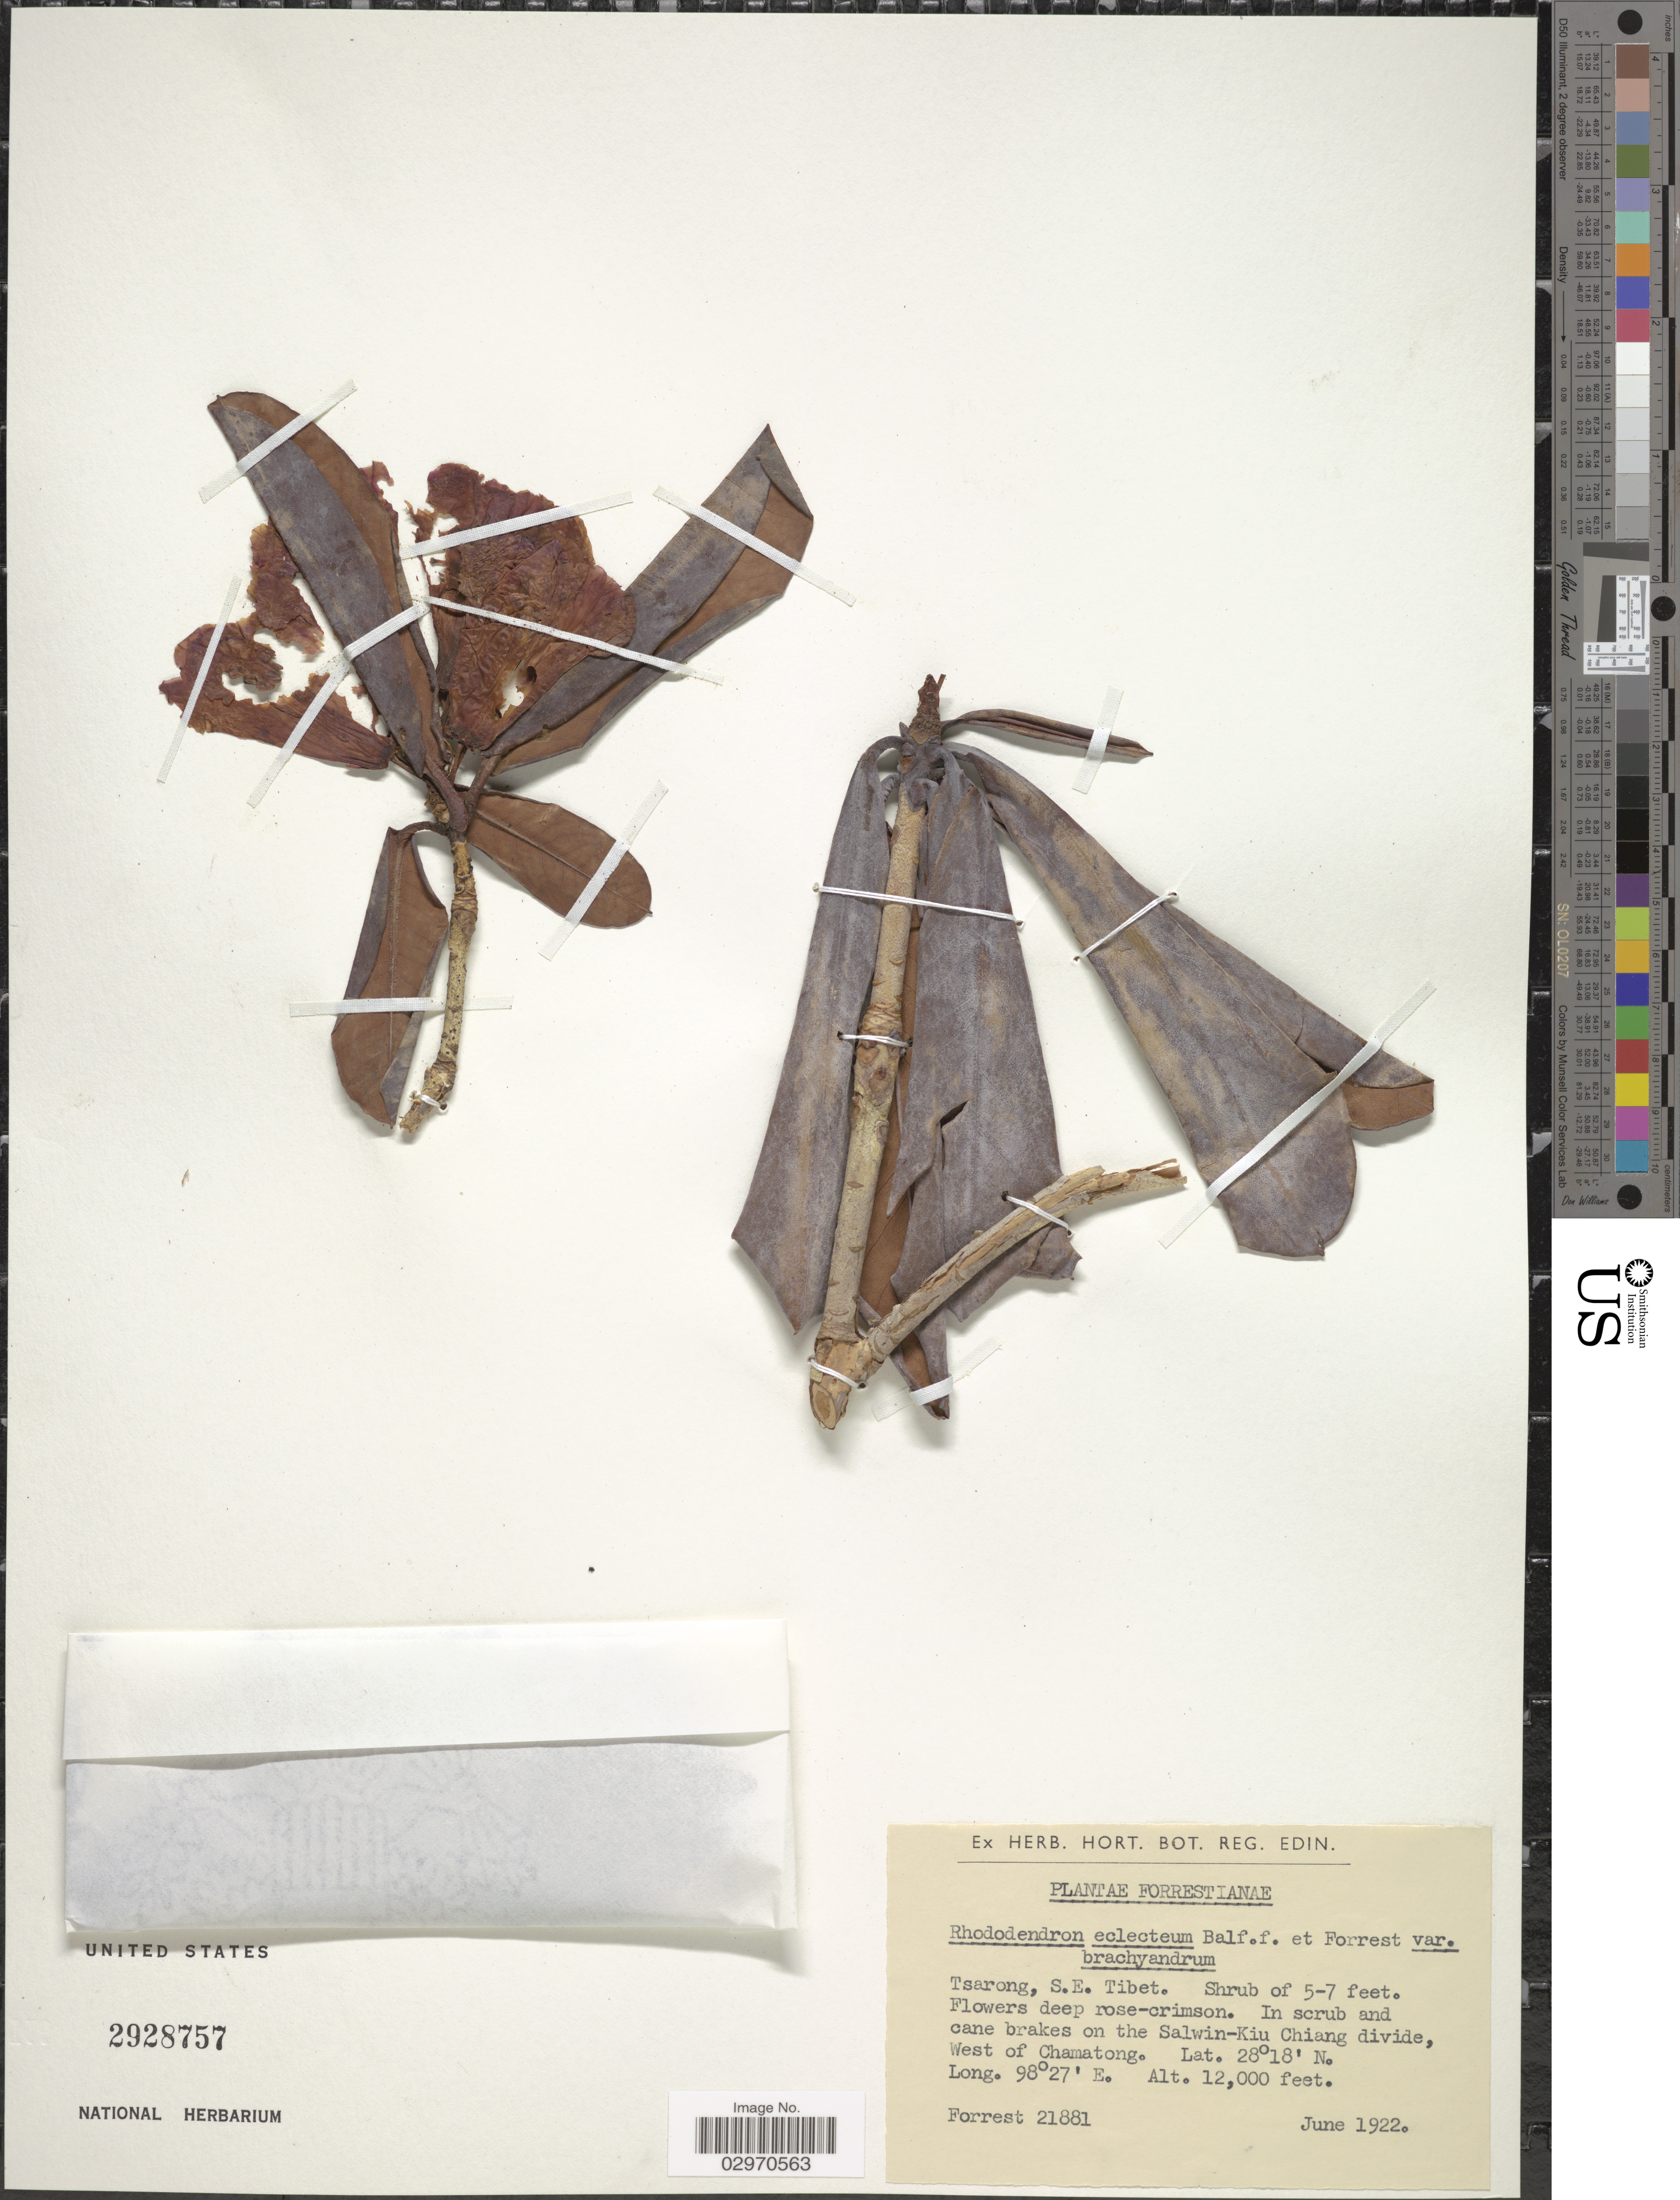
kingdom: Plantae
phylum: Tracheophyta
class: Magnoliopsida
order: Ericales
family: Ericaceae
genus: Rhododendron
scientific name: Rhododendron eclecteum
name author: Balf. f. & Forrest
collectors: -. Forrest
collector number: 21881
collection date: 1922-06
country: China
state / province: Xizang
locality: Tsarong, S.E. Tibet. In scrub and cane brakes on the Salwin-Kiu Chiang divide, West of Chamatong.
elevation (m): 3658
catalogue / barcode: US 2928757